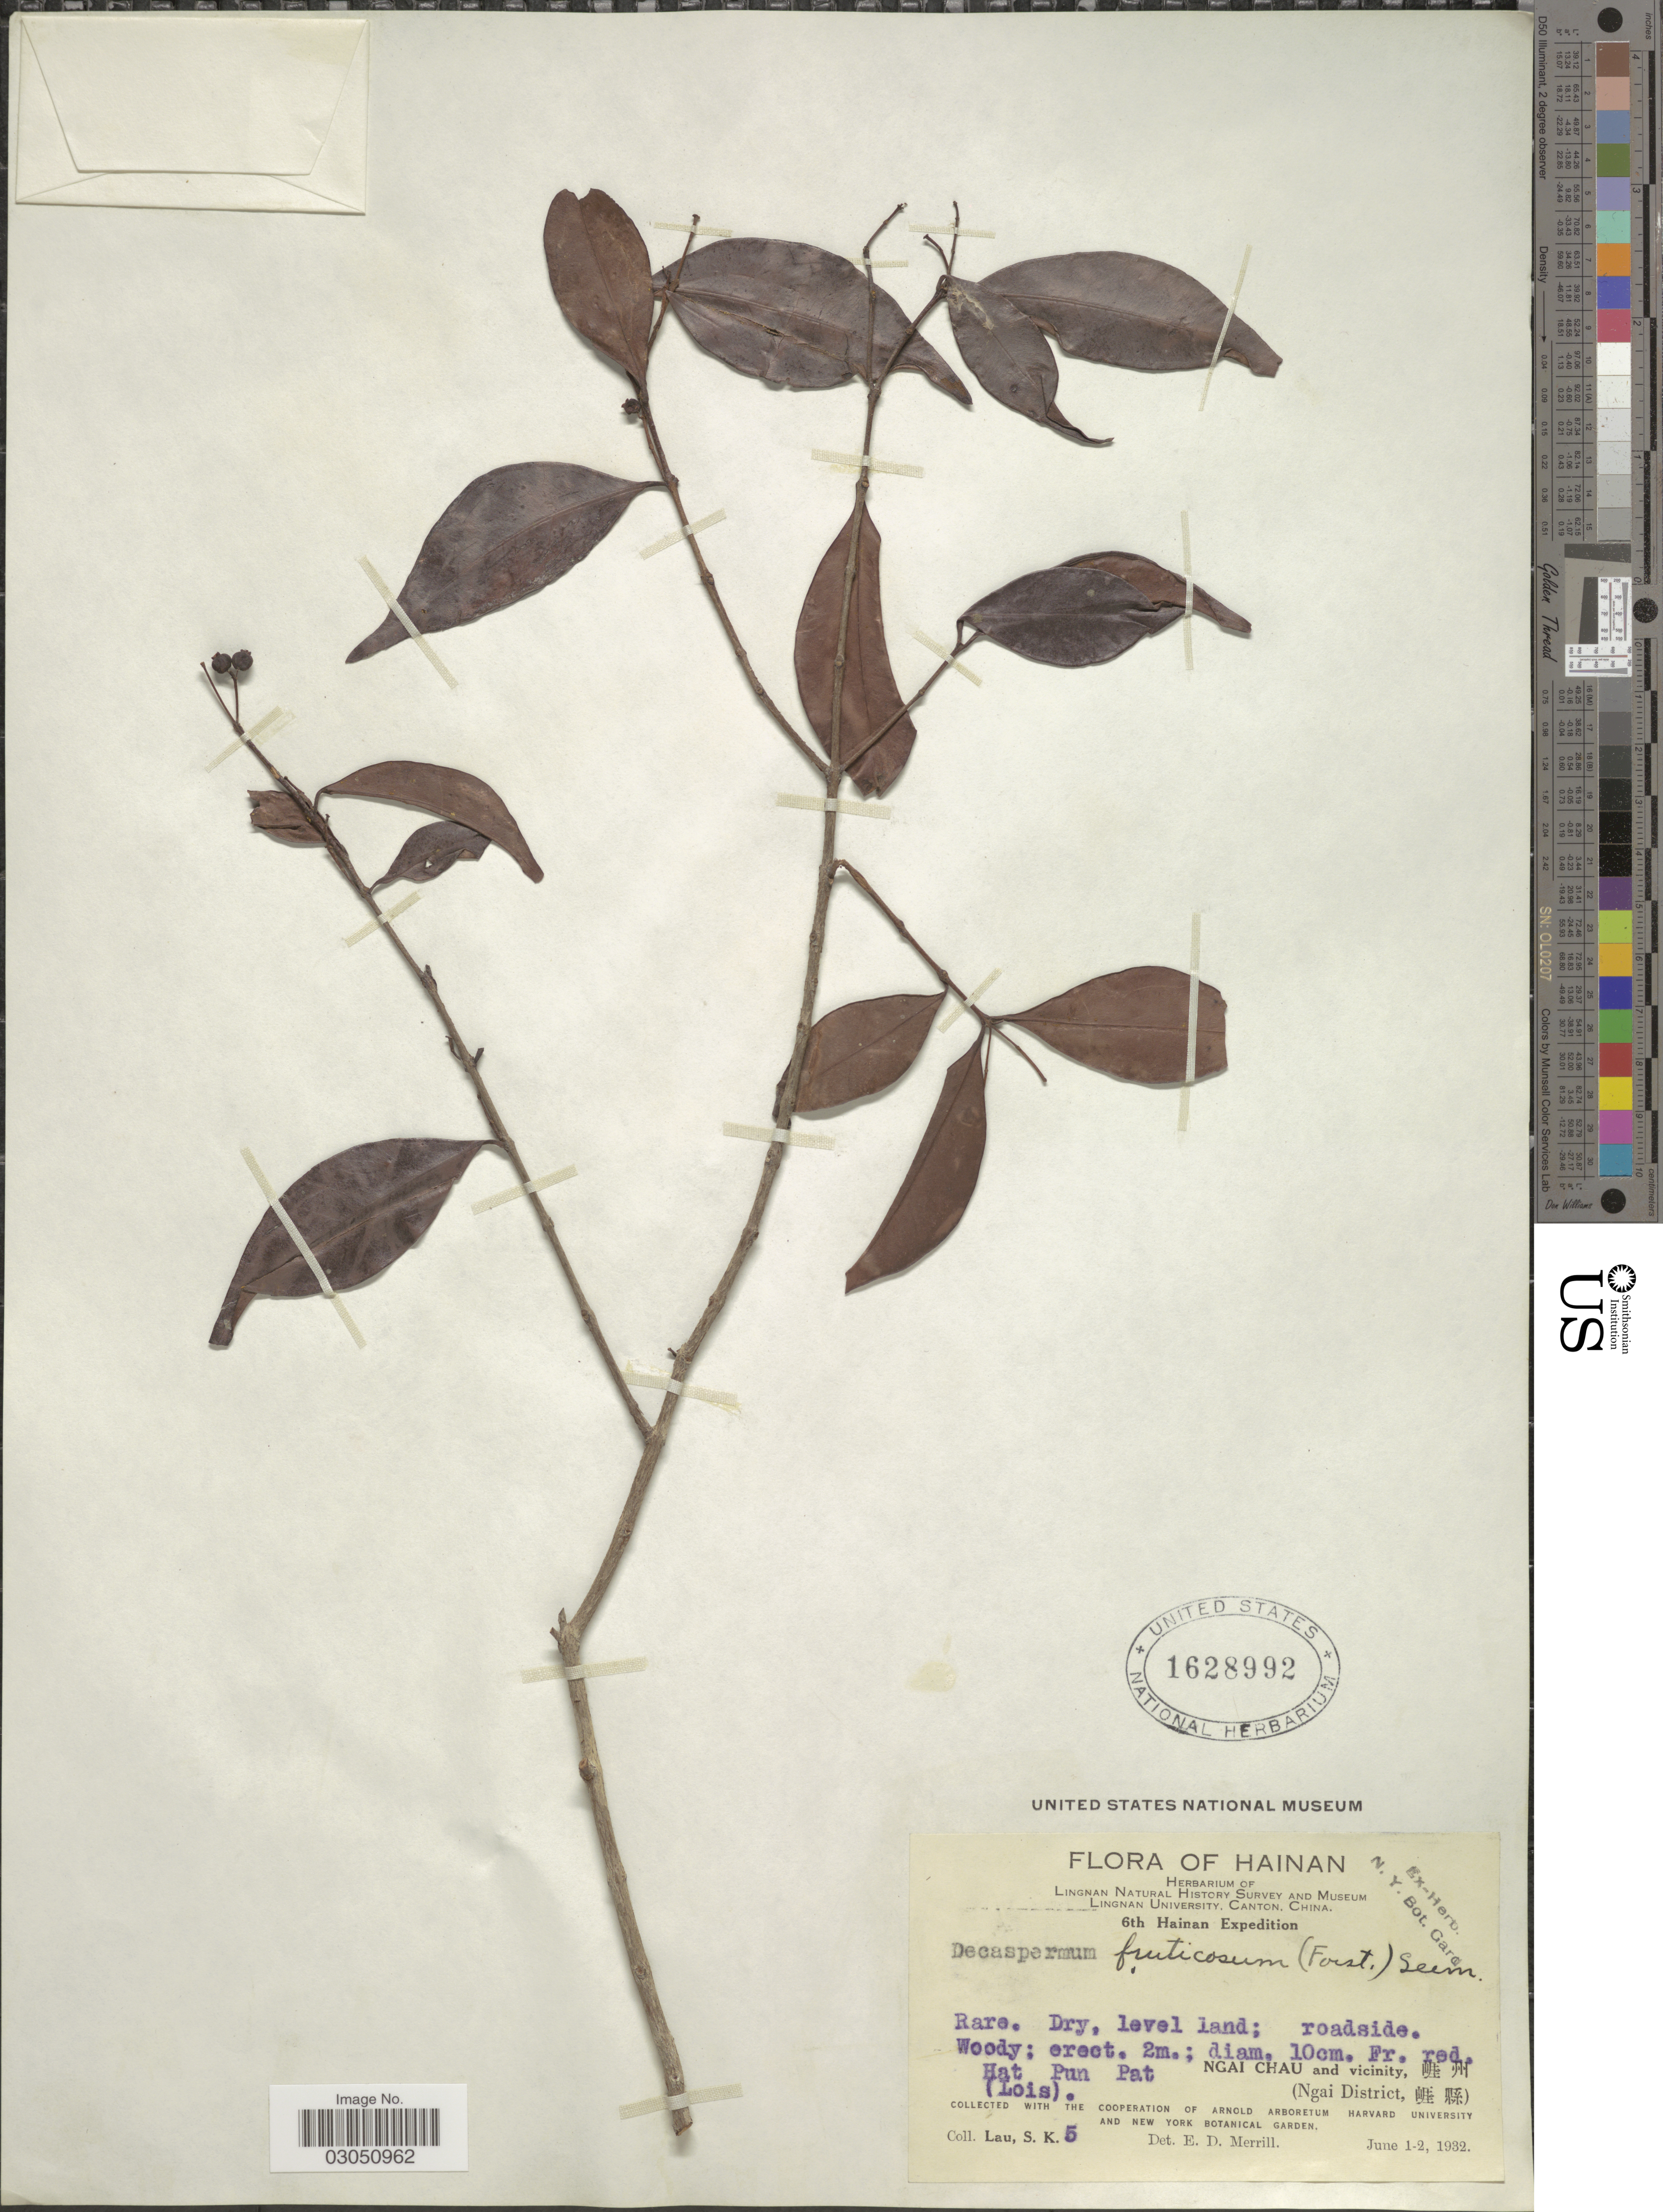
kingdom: Plantae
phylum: Tracheophyta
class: Magnoliopsida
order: Myrtales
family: Myrtaceae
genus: Decaspermum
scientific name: Decaspermum gracilentum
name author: (Hance) Merr. & L.M. Perry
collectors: S. K. Lau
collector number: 5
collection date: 1932-06-01/1932-06-02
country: China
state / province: Hainan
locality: Haun Pat. Ngai Chau and vicinity Ngai District.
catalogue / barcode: US 1628992